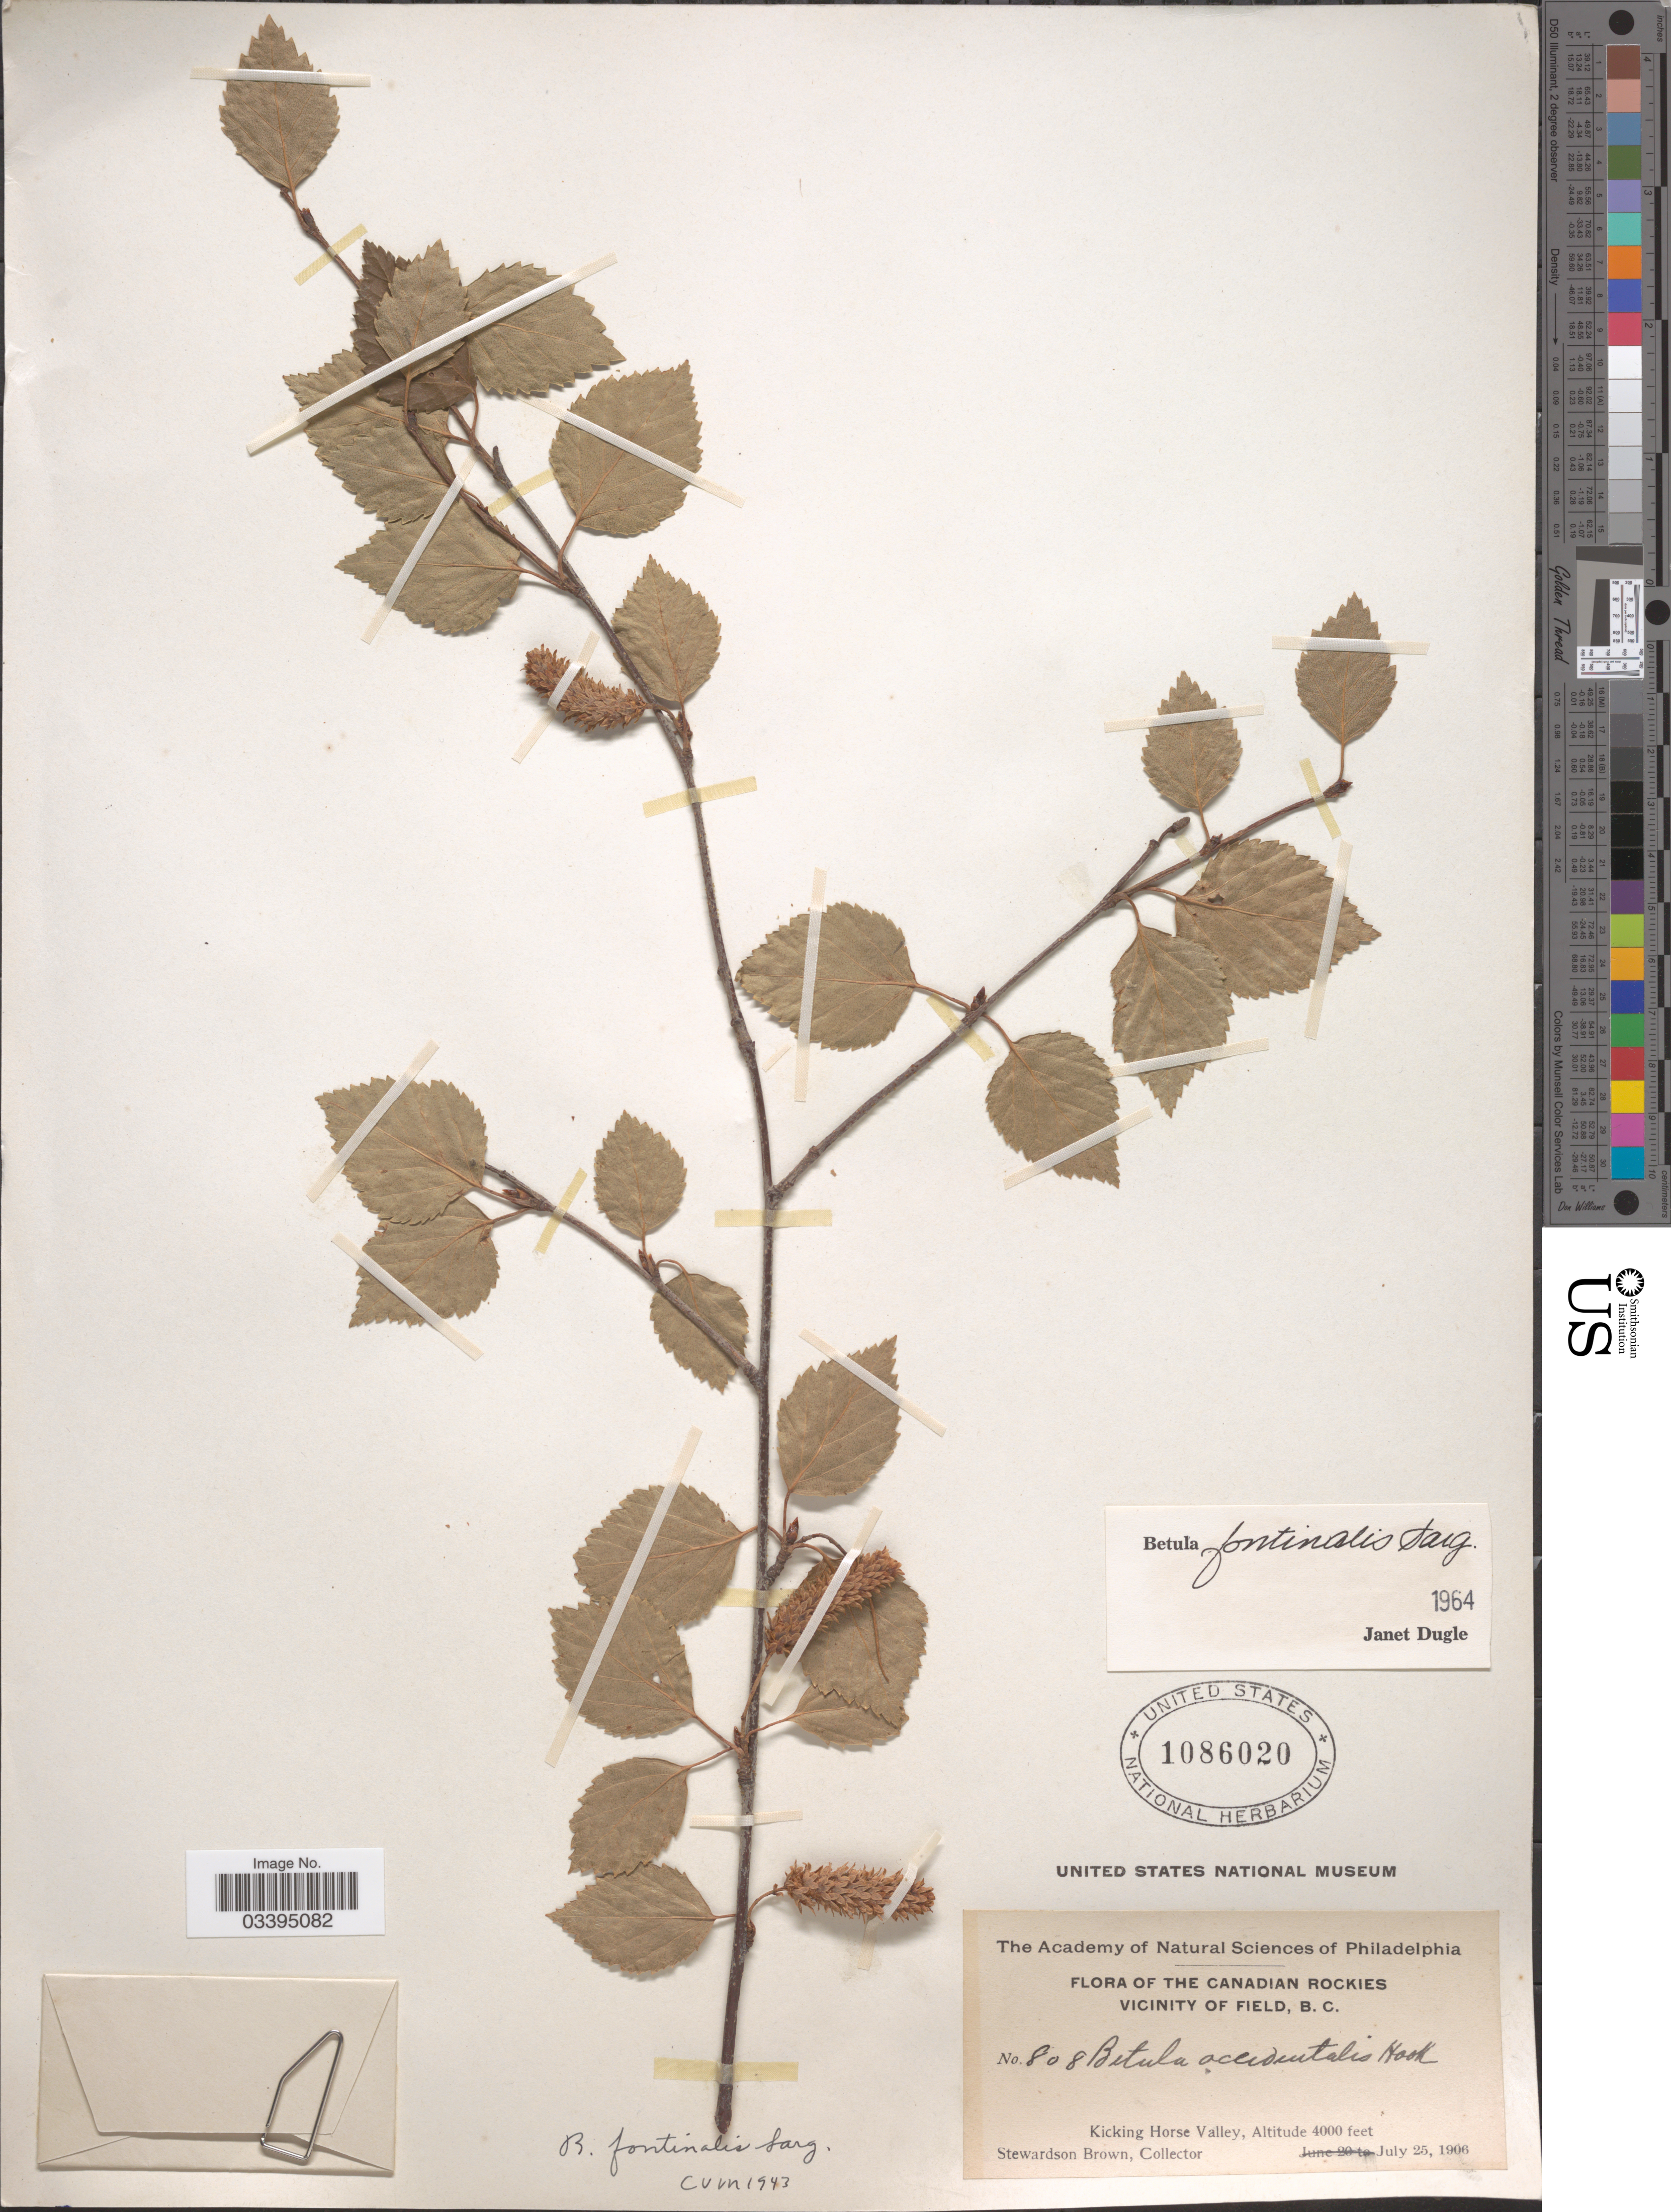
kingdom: Plantae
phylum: Tracheophyta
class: Magnoliopsida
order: Fagales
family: Betulaceae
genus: Betula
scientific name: Betula fontinalis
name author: Sarg.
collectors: S. Brown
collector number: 808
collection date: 1906-07-25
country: Canada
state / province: British Columbia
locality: Canadian Rockies Vicinity of Field. Kicking Horse Valley.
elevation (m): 1219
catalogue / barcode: US 1086020